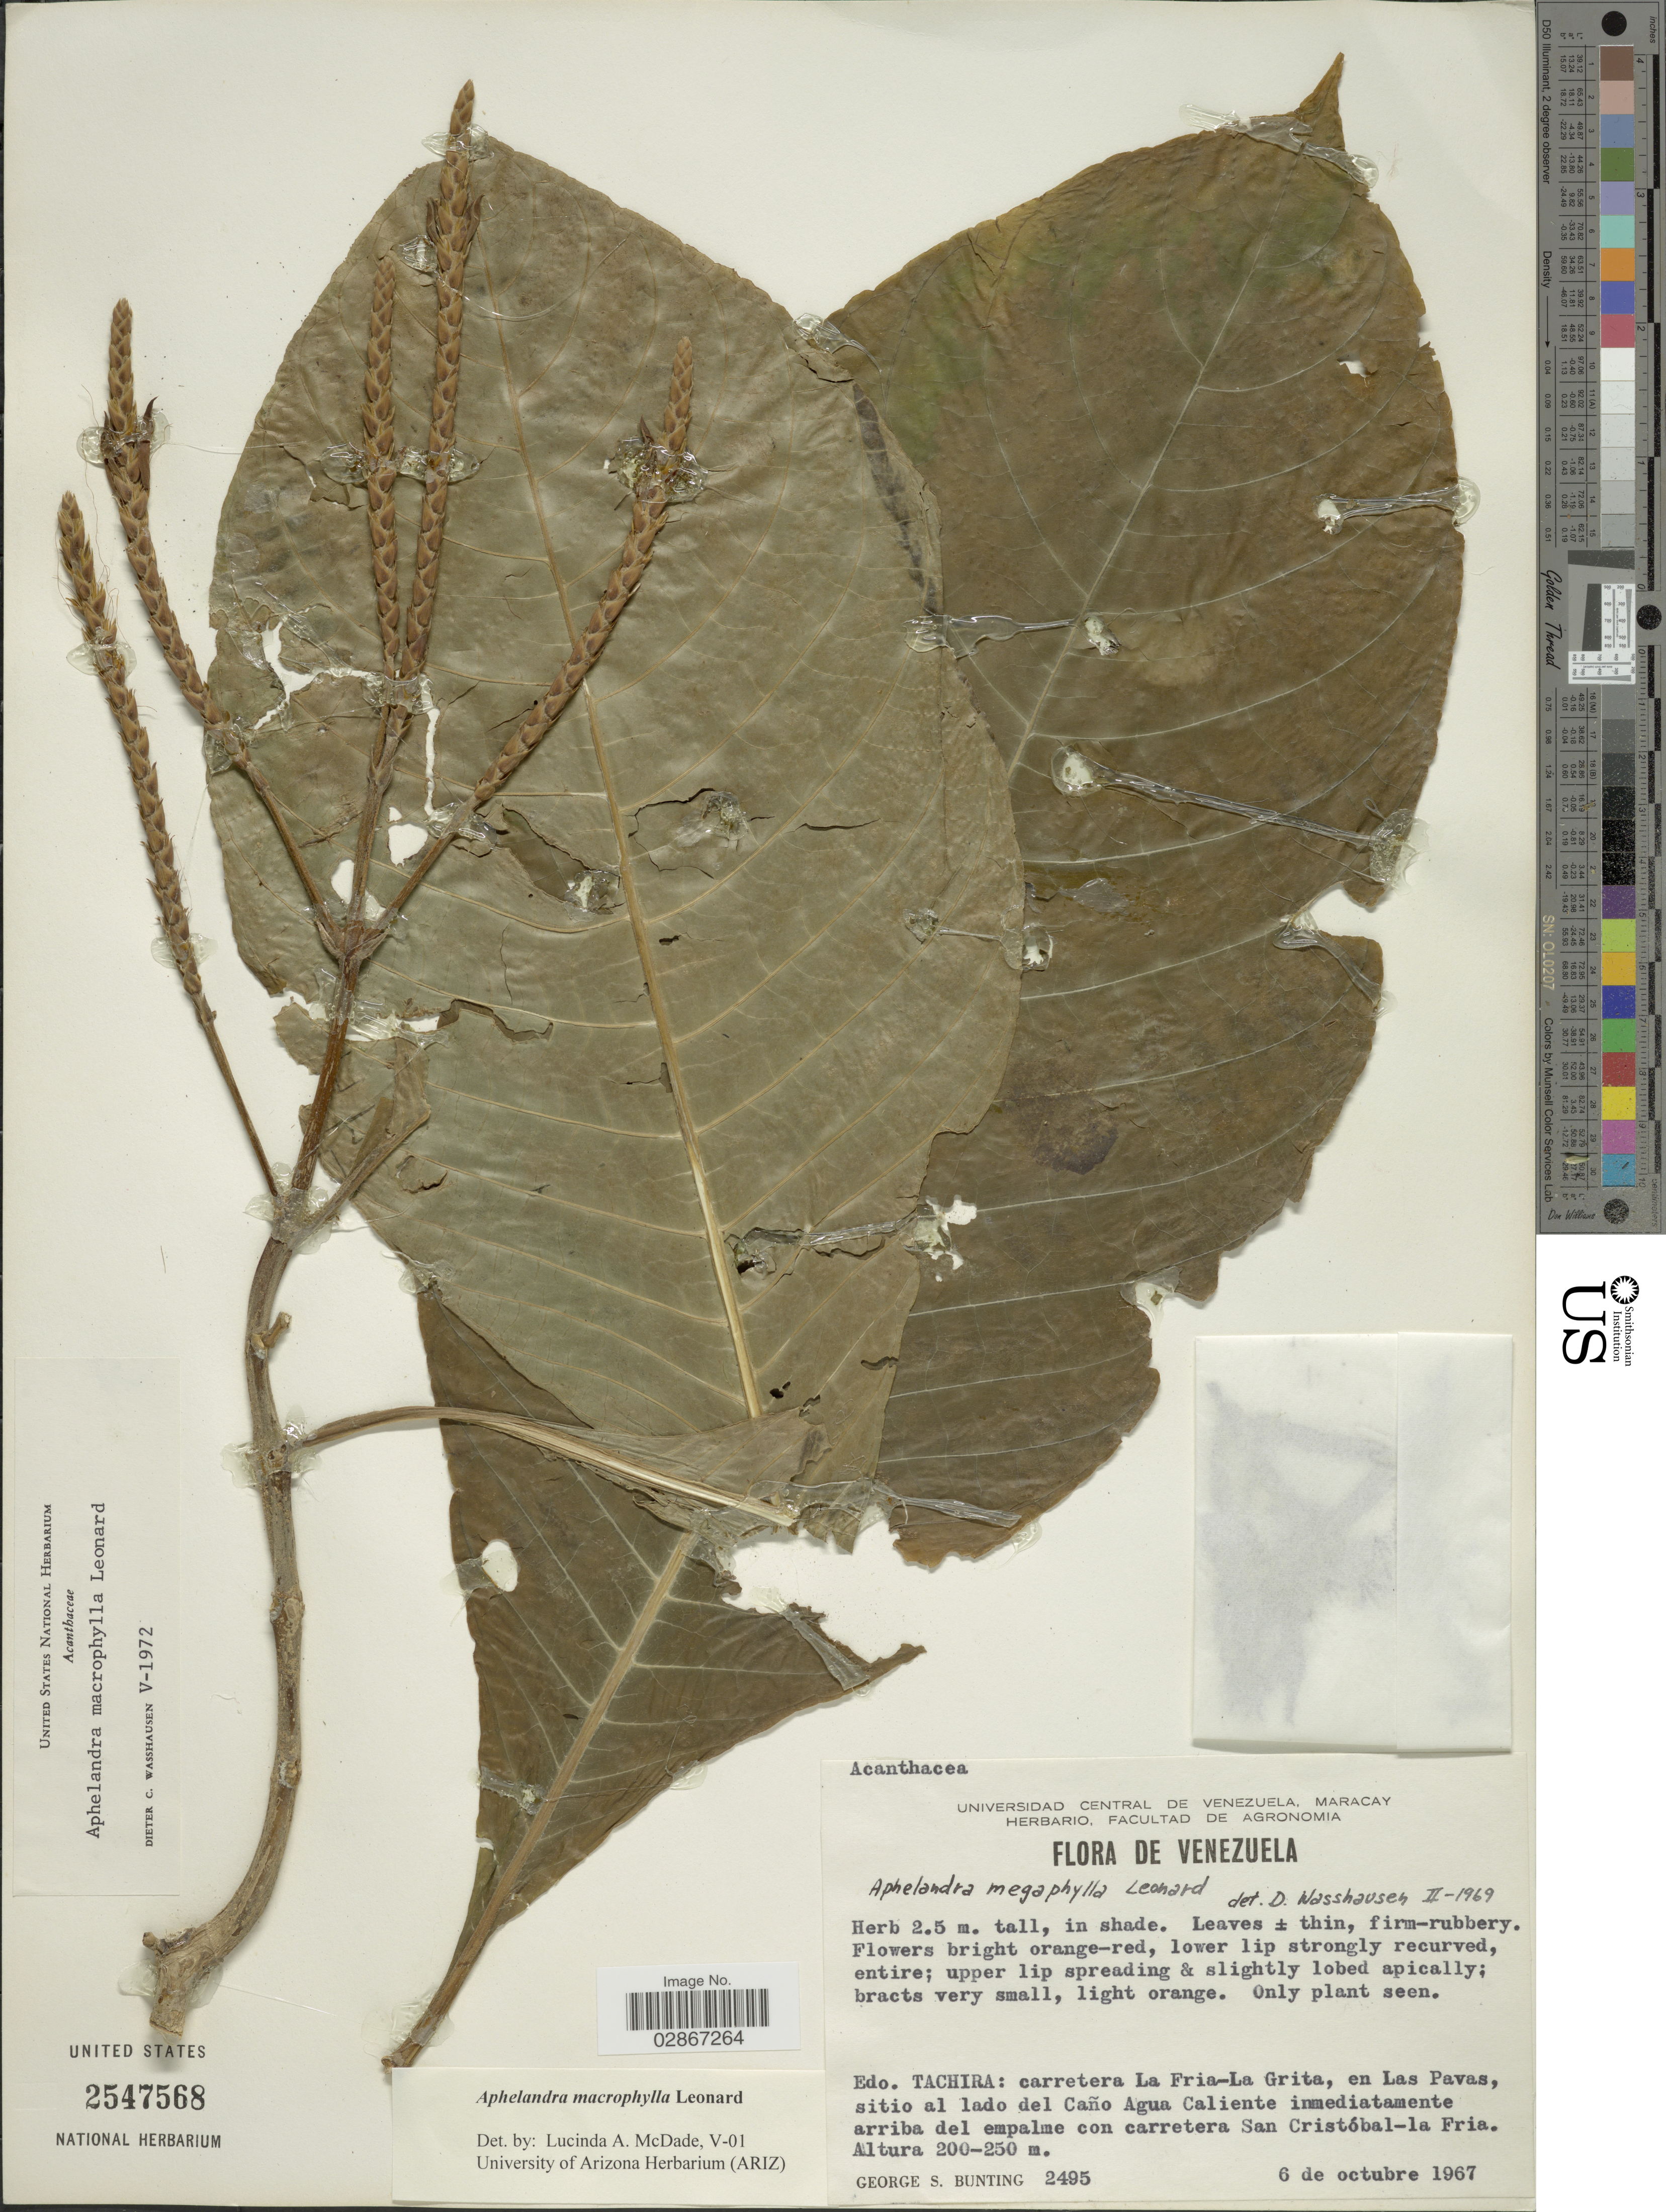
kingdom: Plantae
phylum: Tracheophyta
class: Magnoliopsida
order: Lamiales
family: Acanthaceae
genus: Aphelandra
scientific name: Aphelandra macrophylla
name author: Leonard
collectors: G. S. Bunting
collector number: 2495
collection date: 1967-10-06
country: Venezuela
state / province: Tachira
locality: Carretera La Fria-La Grita, en Las Pavas, sitio al lado del Caño Agua Caliente inmediatamente arriba del empalme con carretera San Cristobal-la Fria.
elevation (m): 200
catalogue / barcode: US 2547568